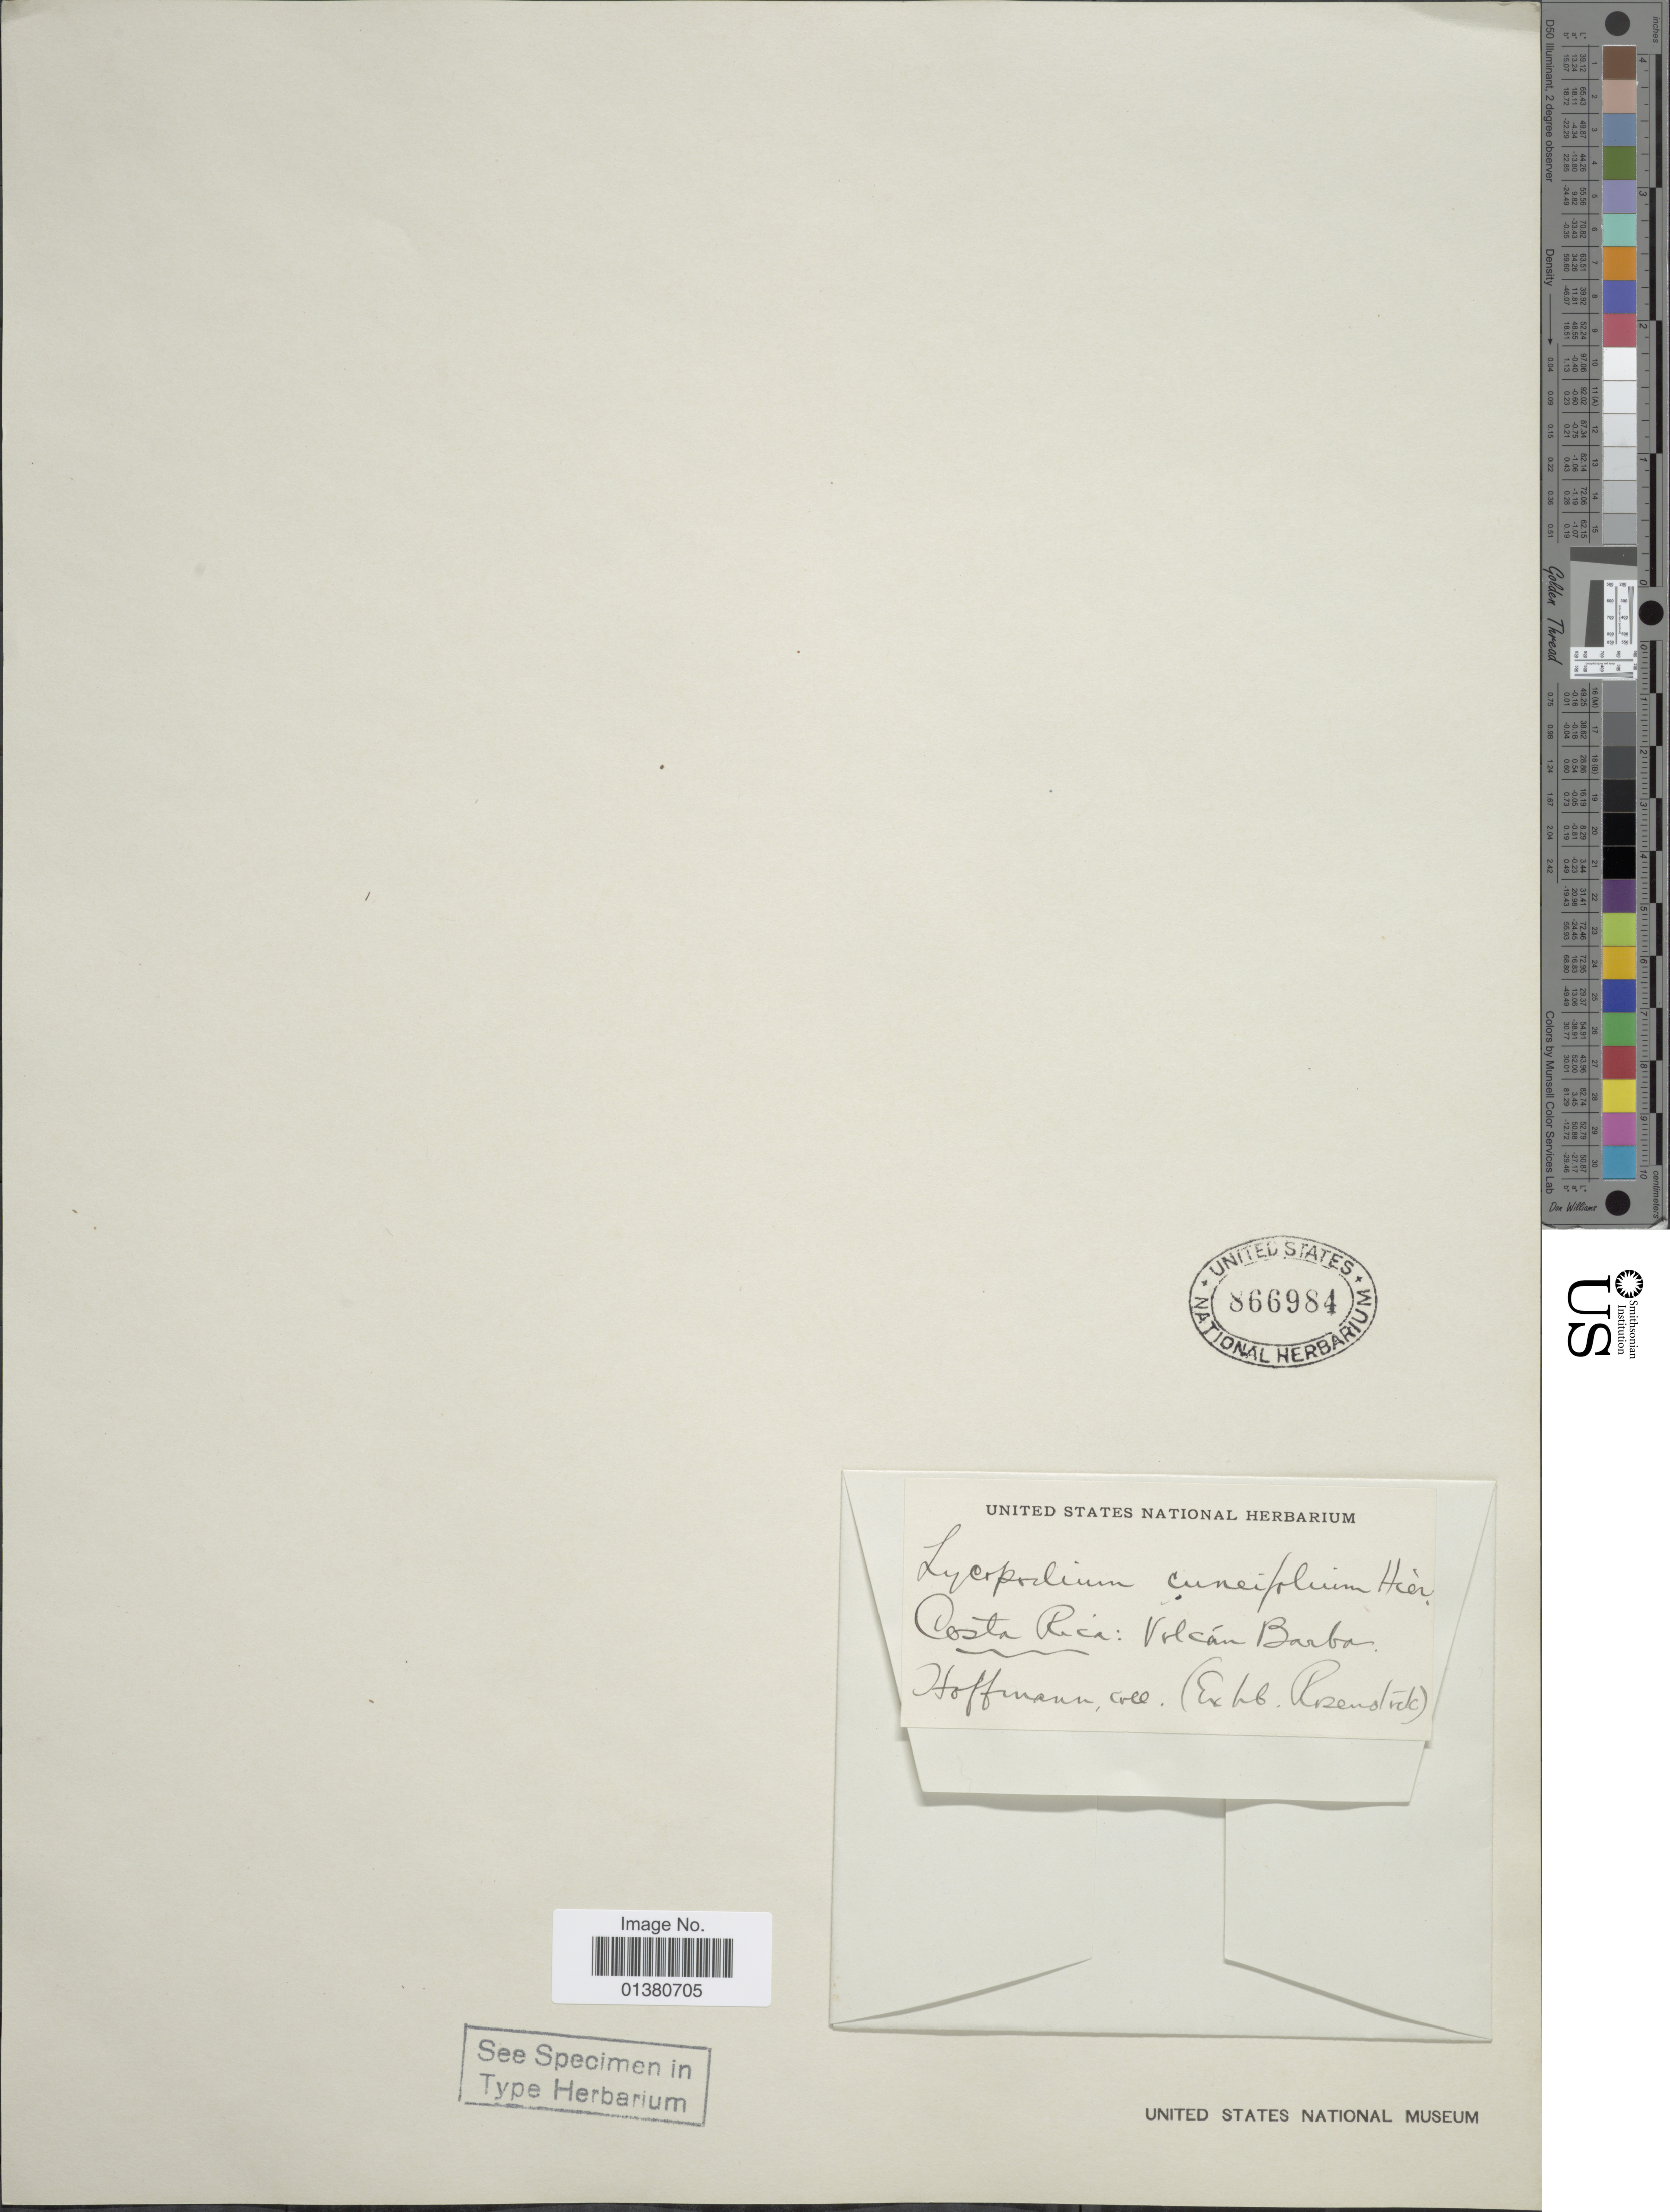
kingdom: Plantae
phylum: Tracheophyta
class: Lycopodiopsida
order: Lycopodiales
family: Lycopodiaceae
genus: Phlegmariurus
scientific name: Phlegmariurus cuneifolius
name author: (Hieron.) B. Øllg.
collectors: -. Hofmann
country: Costa Rica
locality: Volcán Barba [Barva Volcano]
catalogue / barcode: US 866984